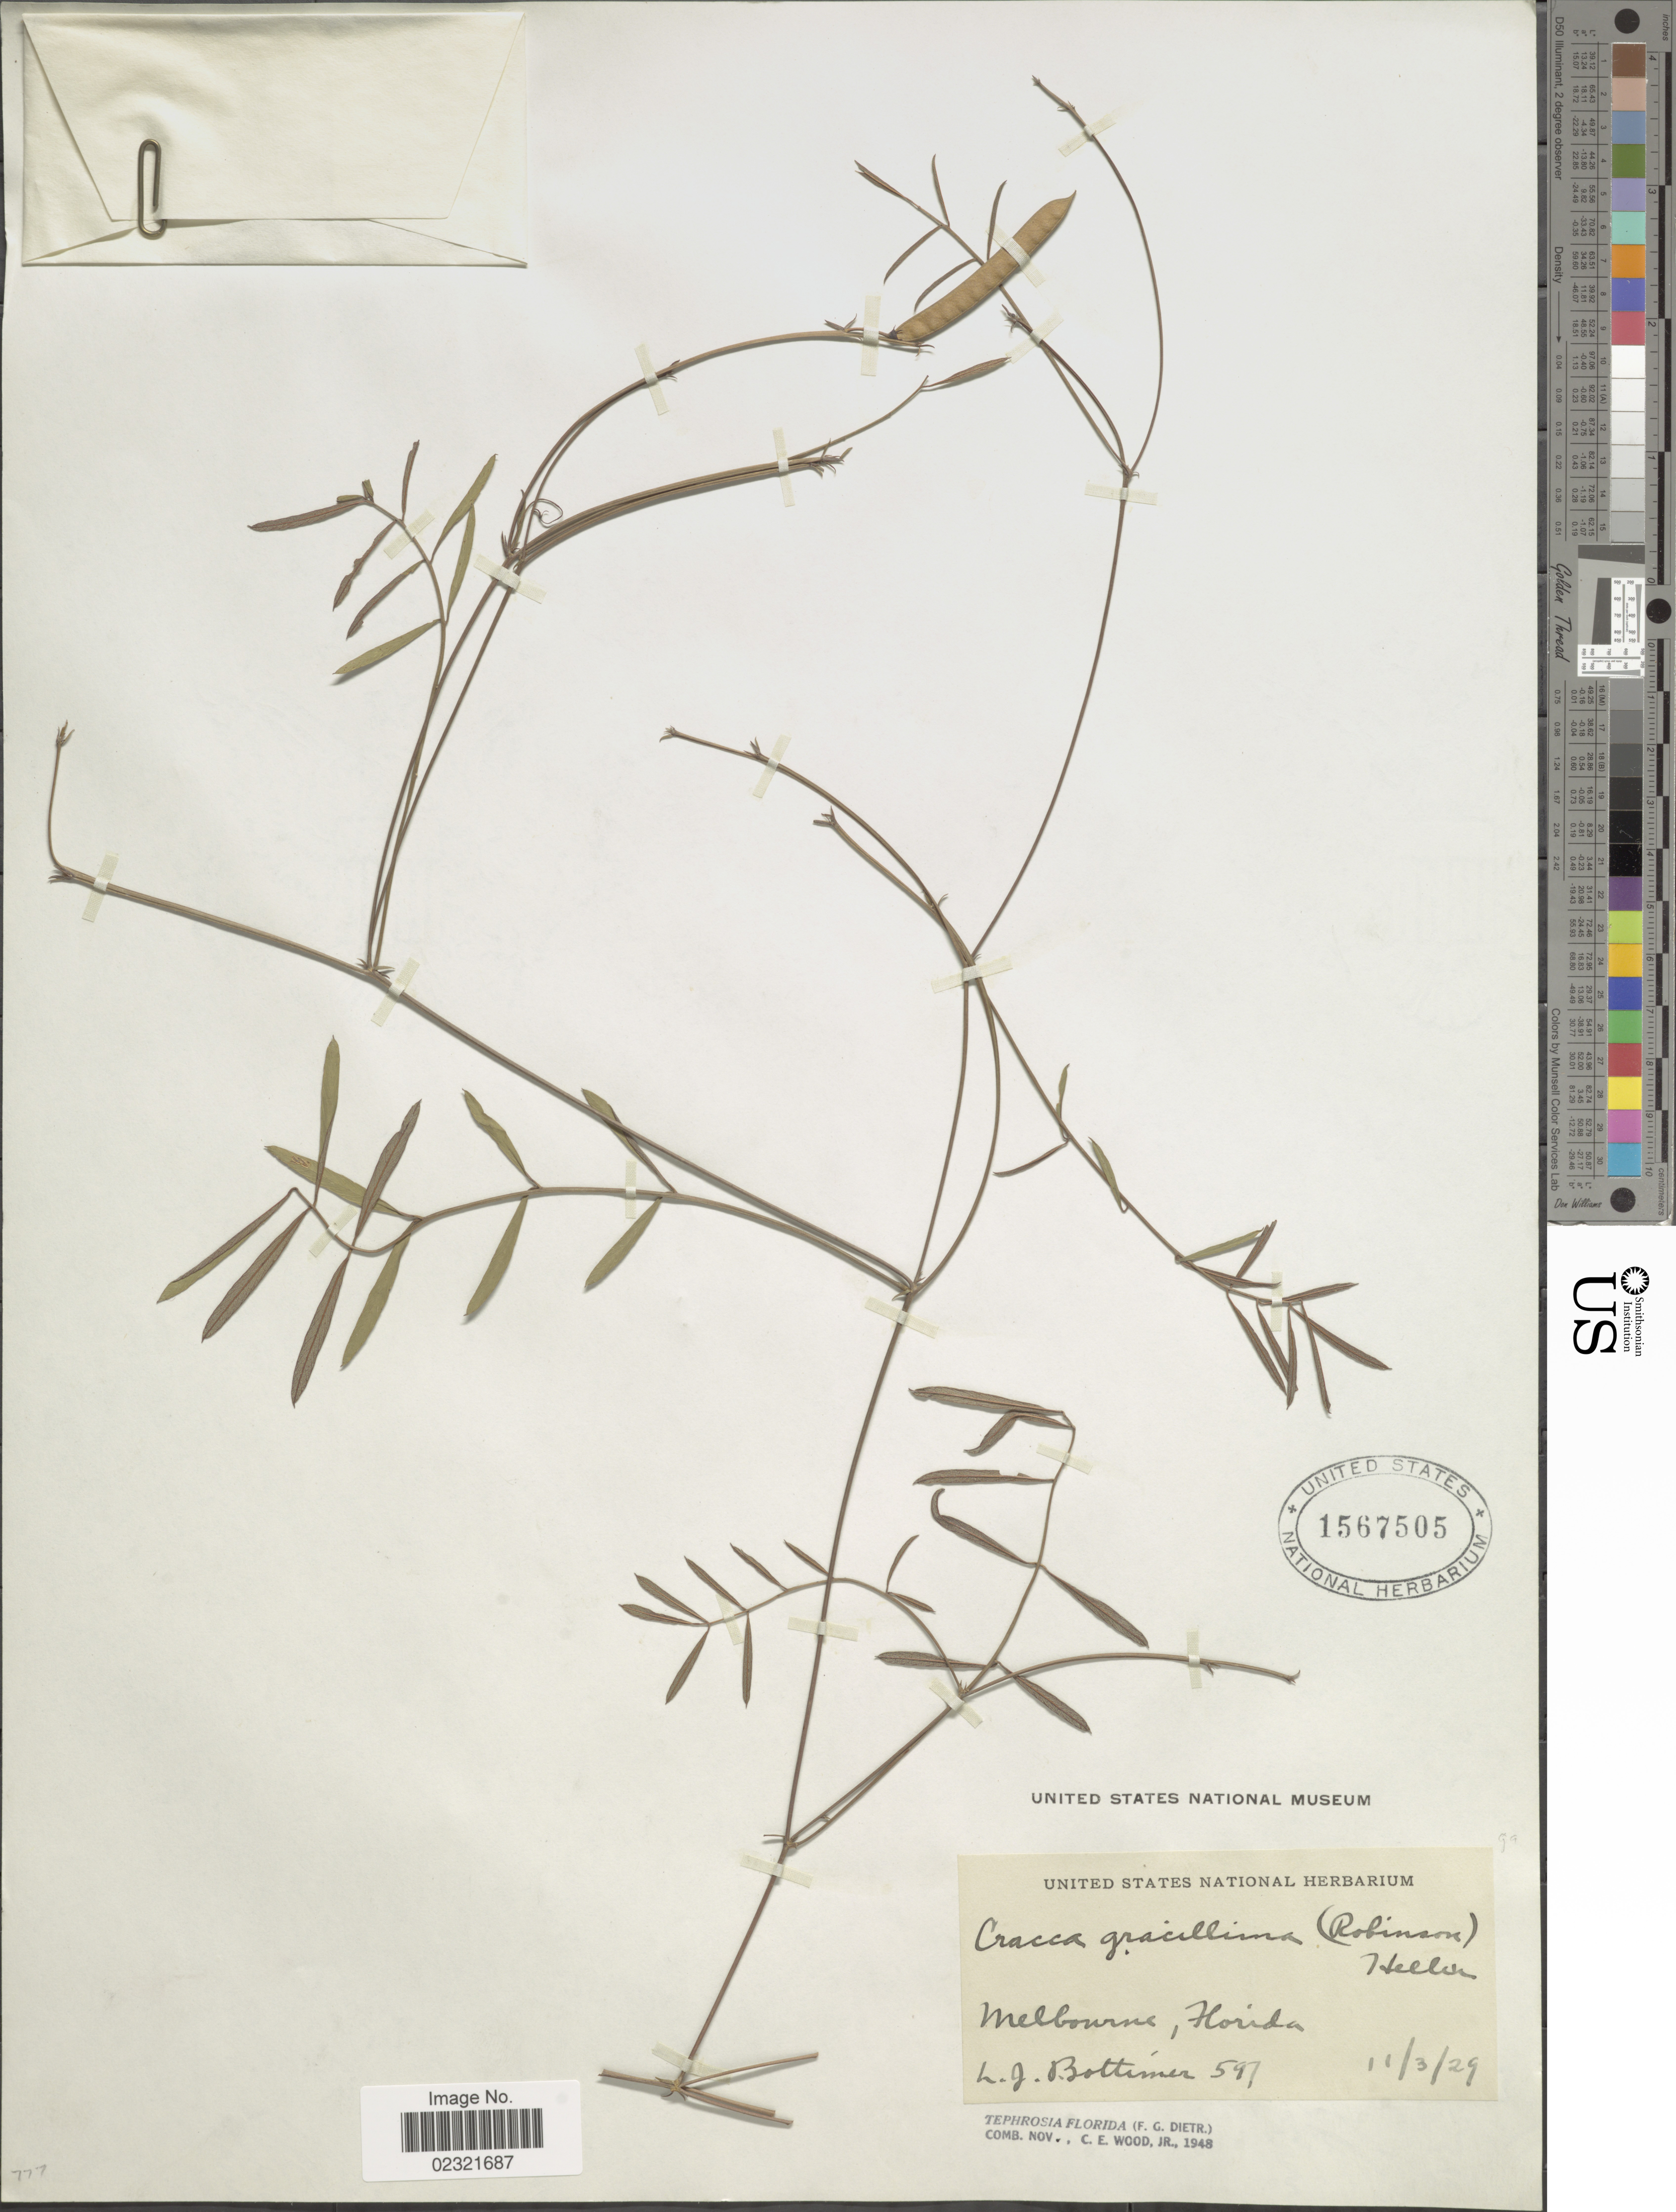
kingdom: Plantae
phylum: Tracheophyta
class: Magnoliopsida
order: Fabales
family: Fabaceae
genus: Tephrosia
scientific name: Tephrosia florida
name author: (Dietr.) C.E. Wood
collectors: L. Bottimer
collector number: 597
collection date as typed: Transcribed d/m/y: 3/11/29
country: United States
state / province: Florida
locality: Melbourne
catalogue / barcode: US 1567505